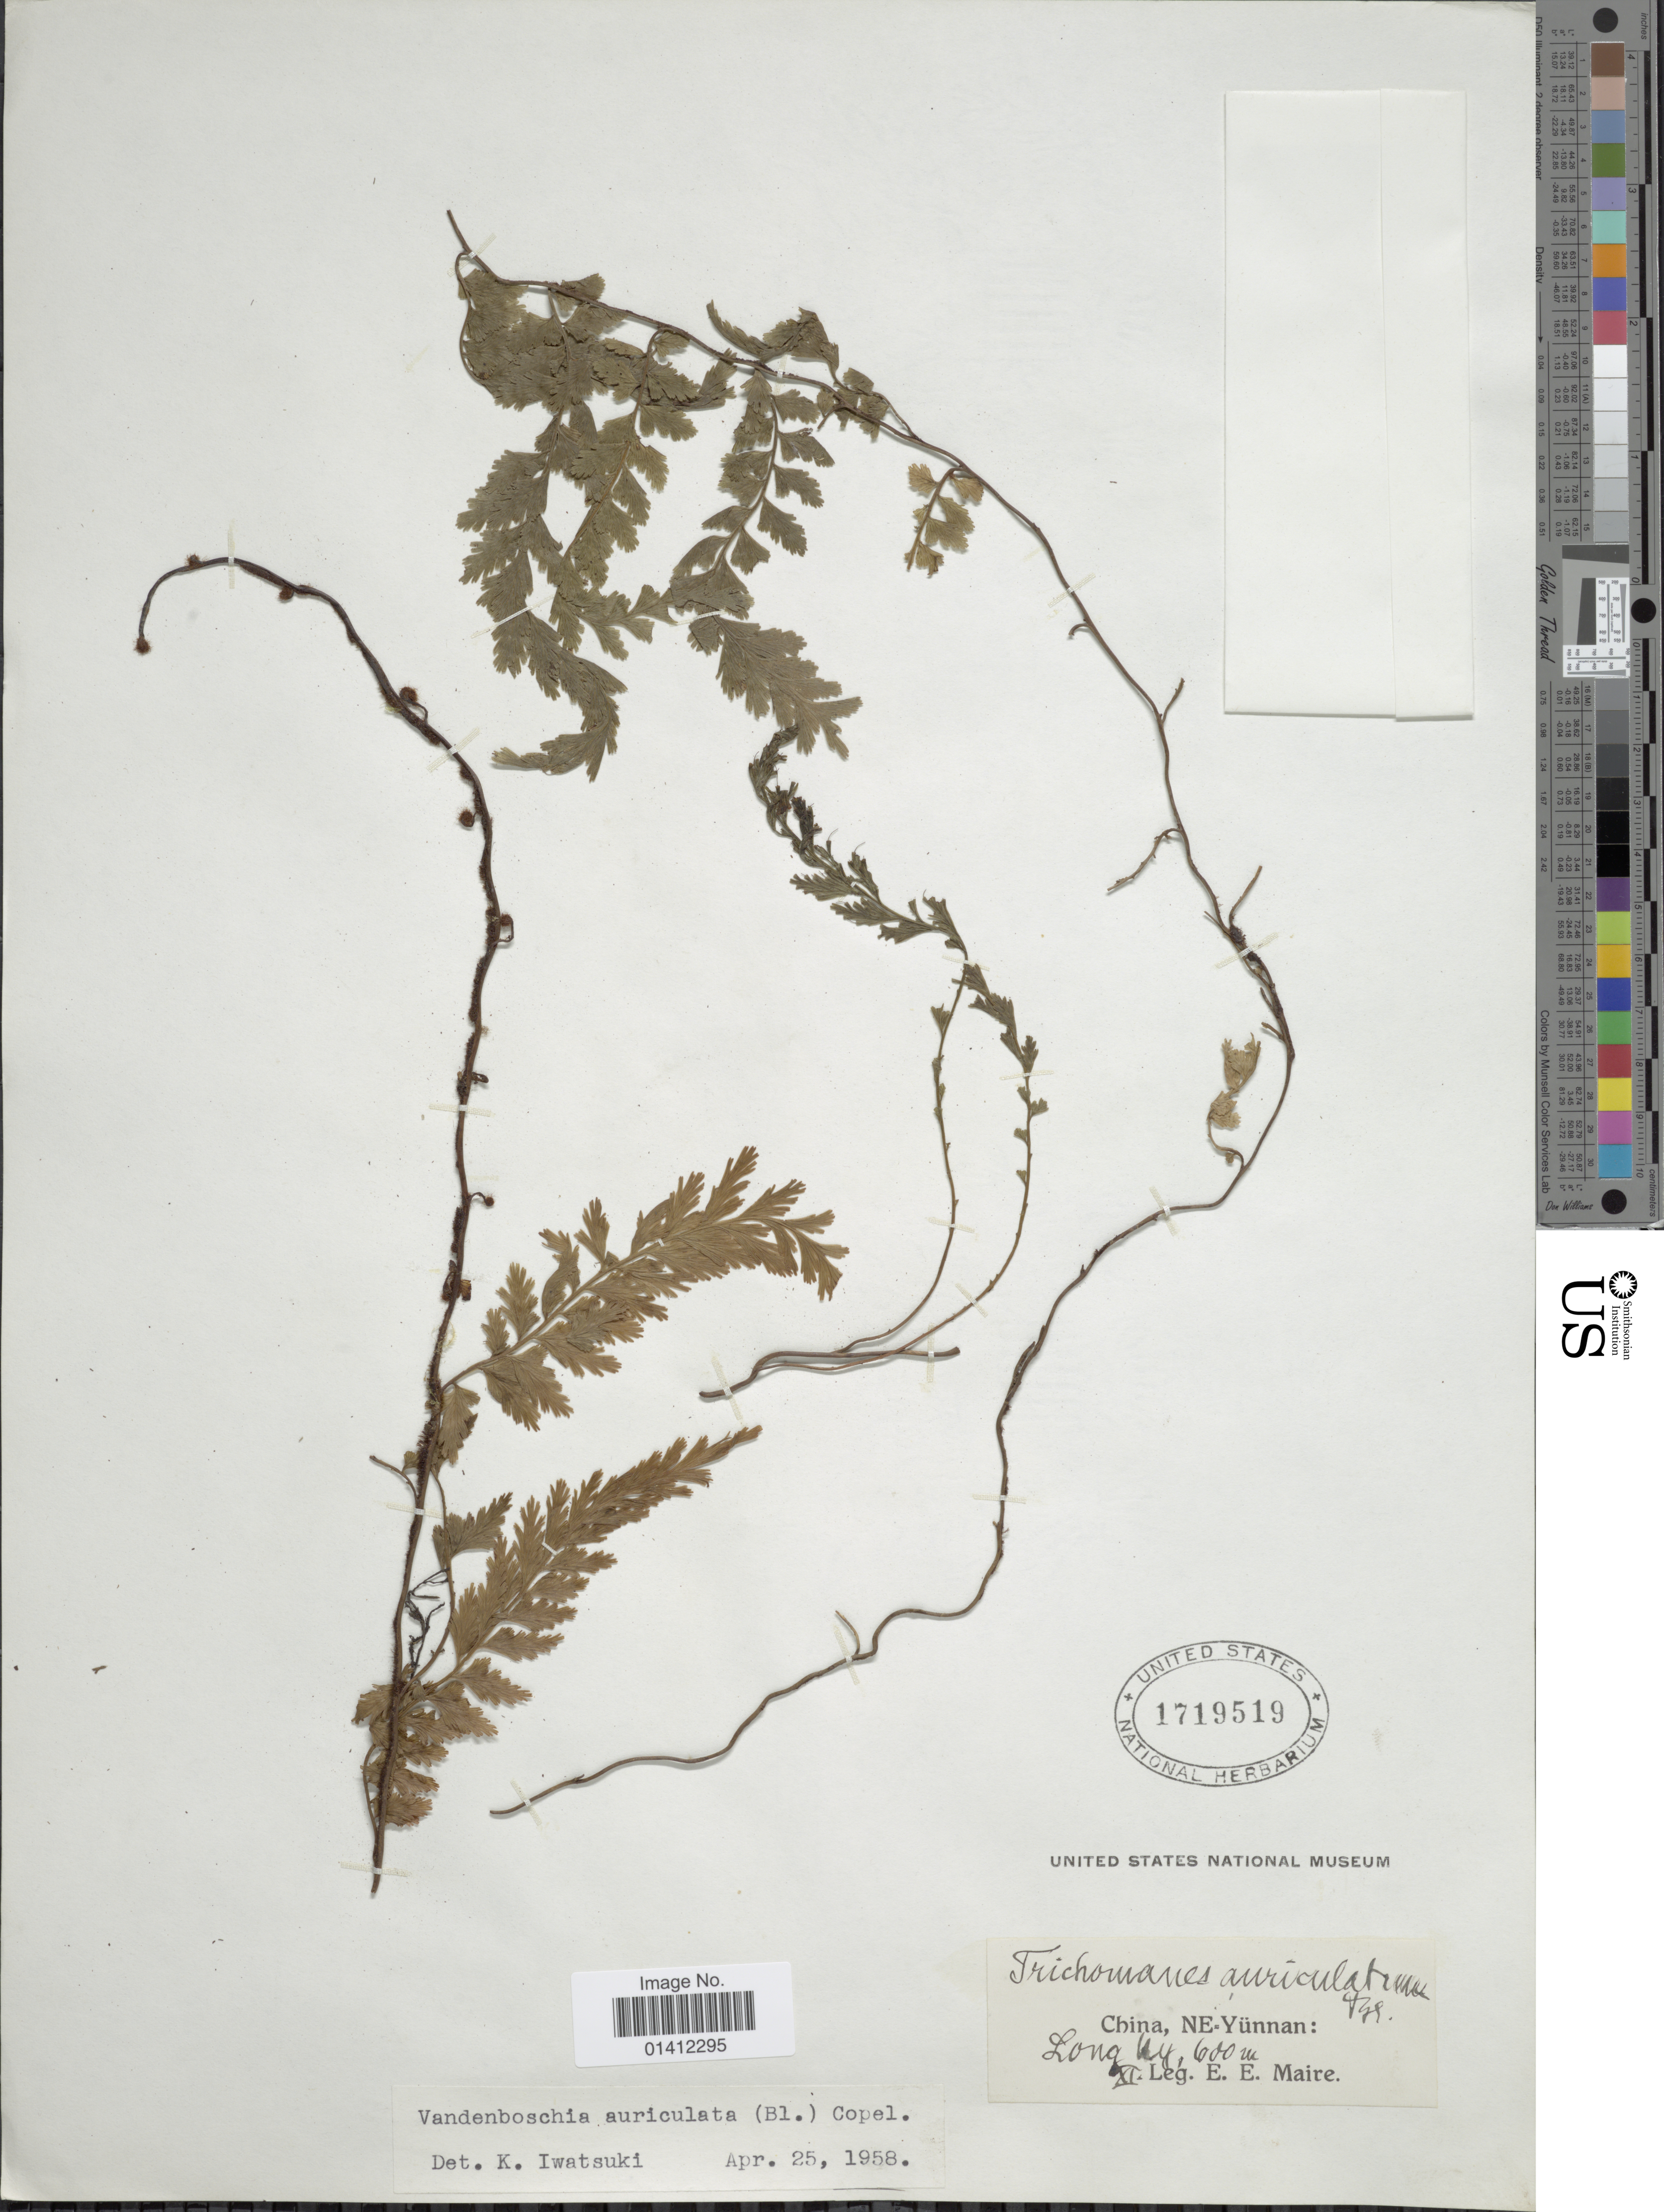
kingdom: Plantae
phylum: Tracheophyta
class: Polypodiopsida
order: Hymenophyllales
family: Hymenophyllaceae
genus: Vandenboschia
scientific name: Vandenboschia auriculata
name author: (Blume) Copel.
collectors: E. E. Maire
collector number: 11 ?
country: China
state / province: Yunnan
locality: China, NE-Yünnan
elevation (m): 600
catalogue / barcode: US 1719519